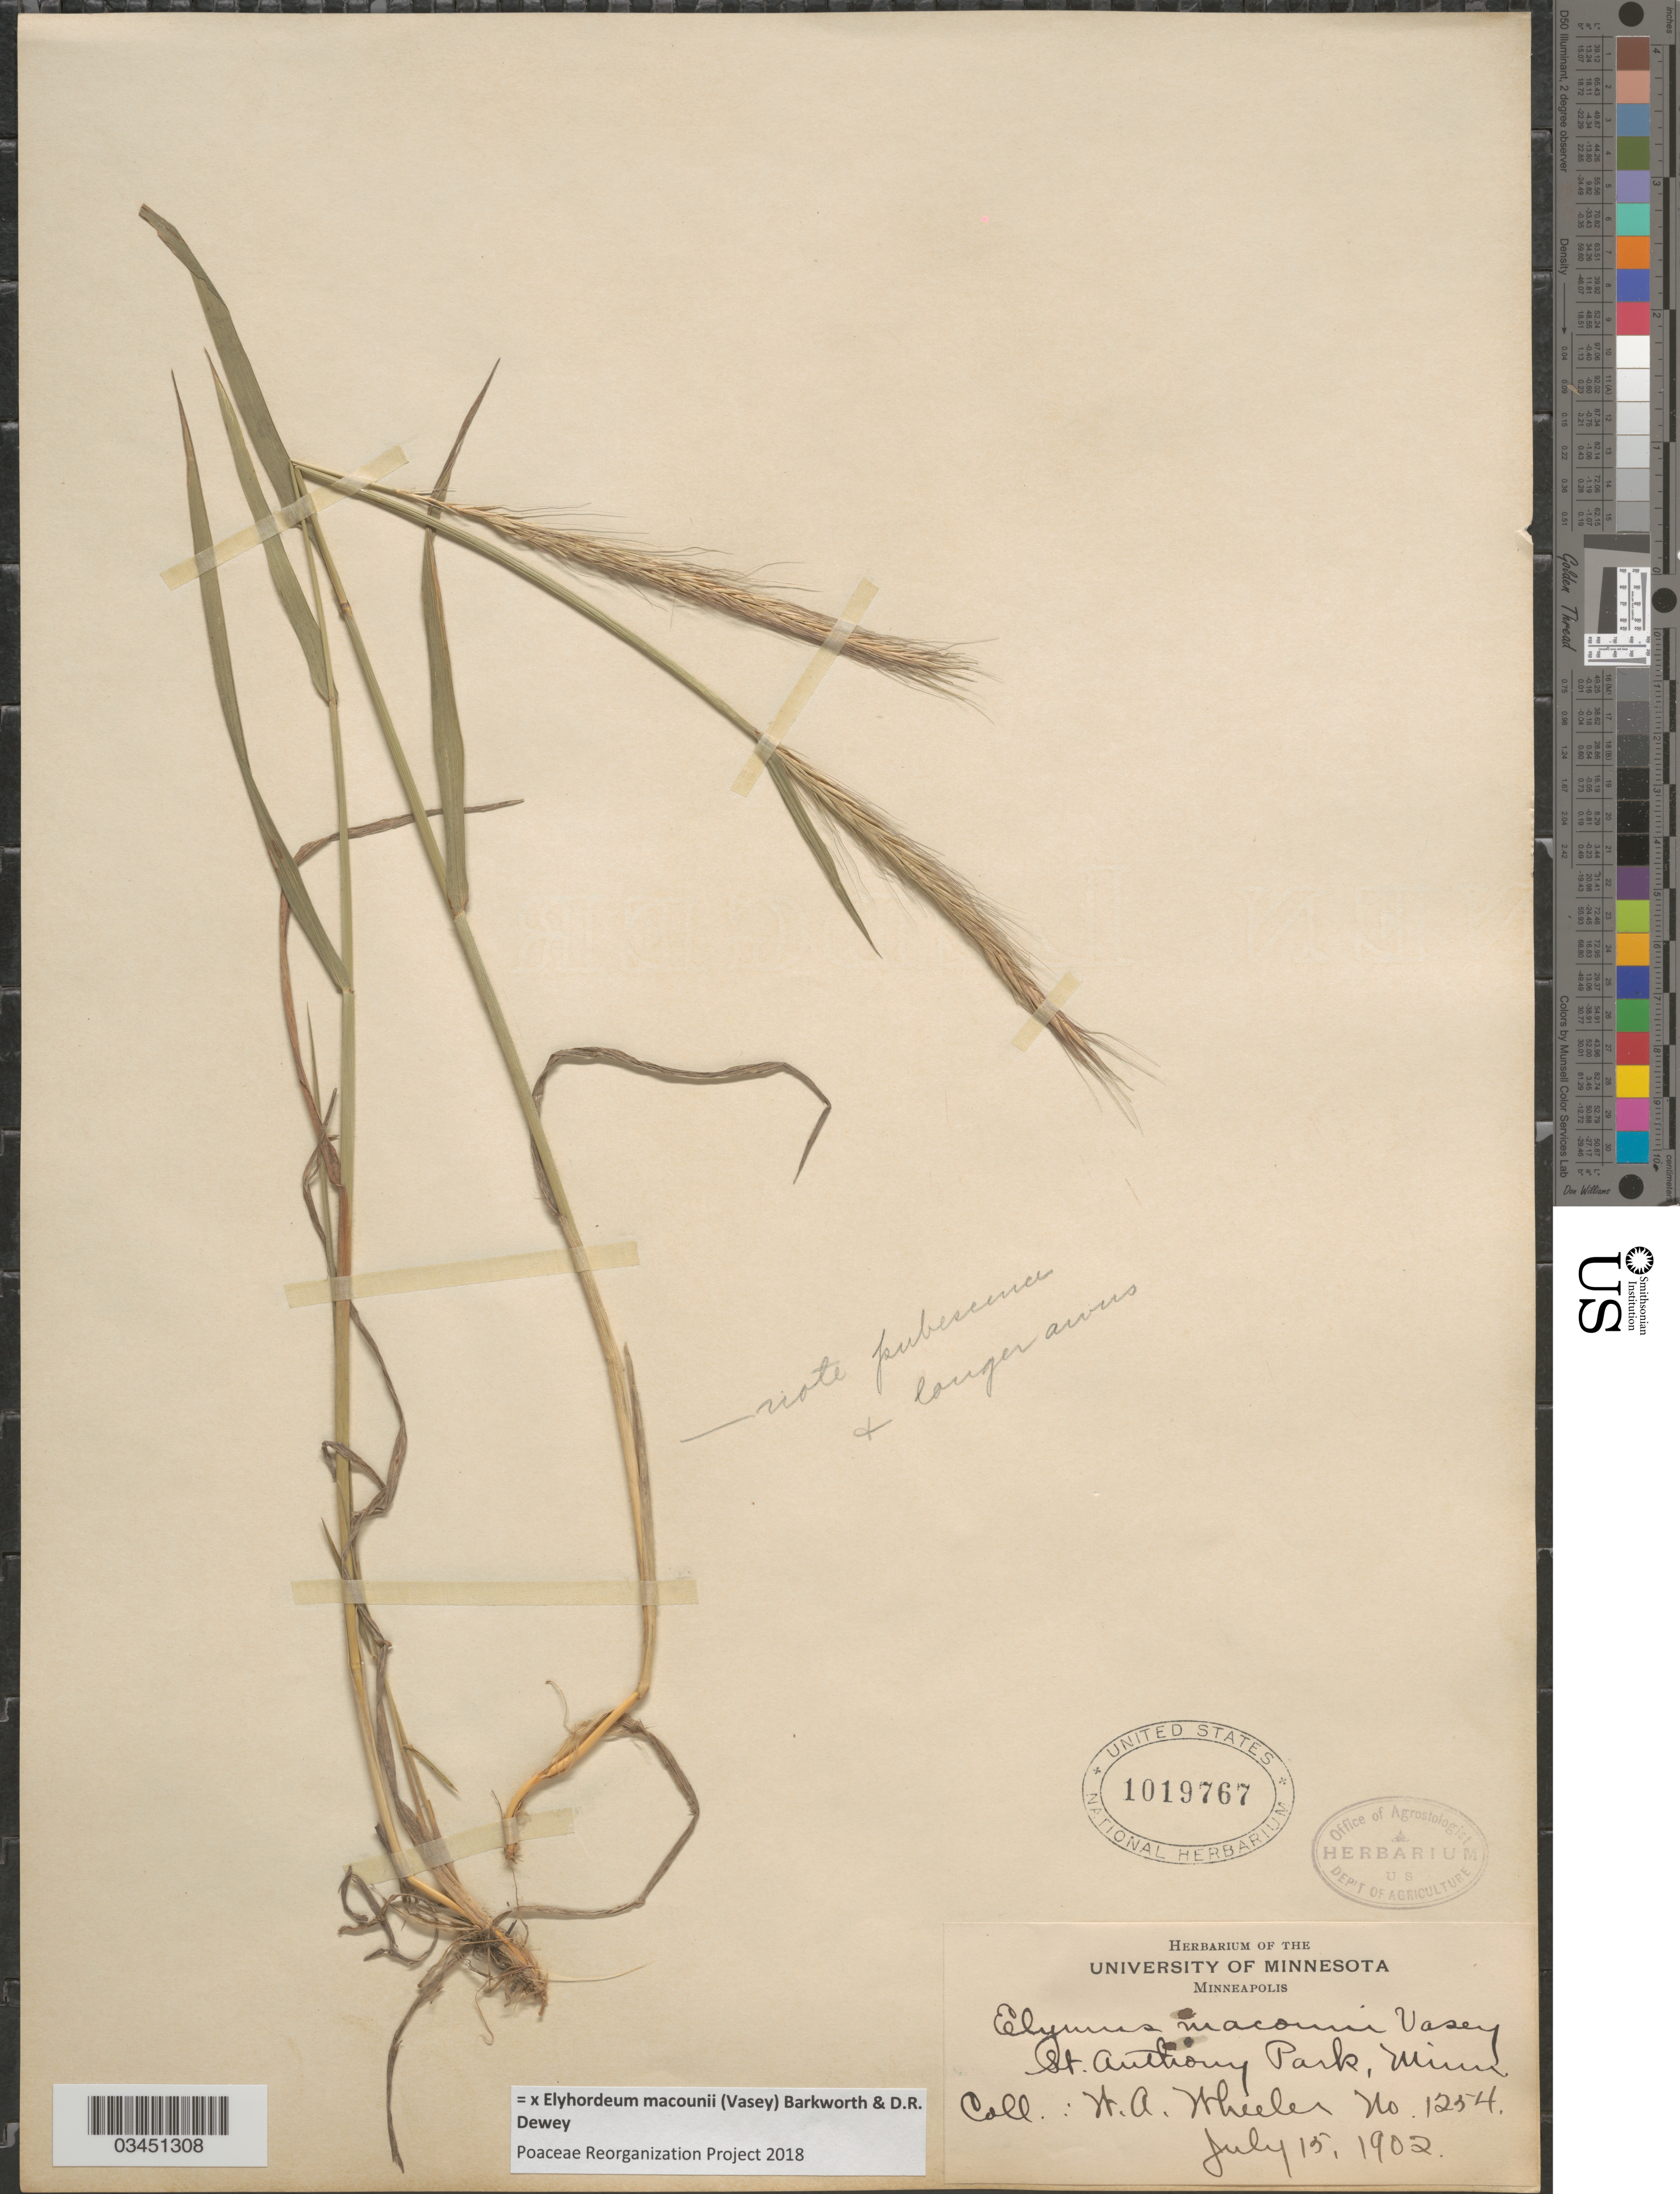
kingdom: Plantae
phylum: Tracheophyta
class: Liliopsida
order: Poales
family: Poaceae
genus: Elyhordeum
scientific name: x Elyhordeum macounii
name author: (Vasey) Barkworth & Dewey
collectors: W. Wheeler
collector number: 1254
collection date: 1902-07-15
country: United States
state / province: Minnesota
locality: St. Anthony Park.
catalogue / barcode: US 1019767